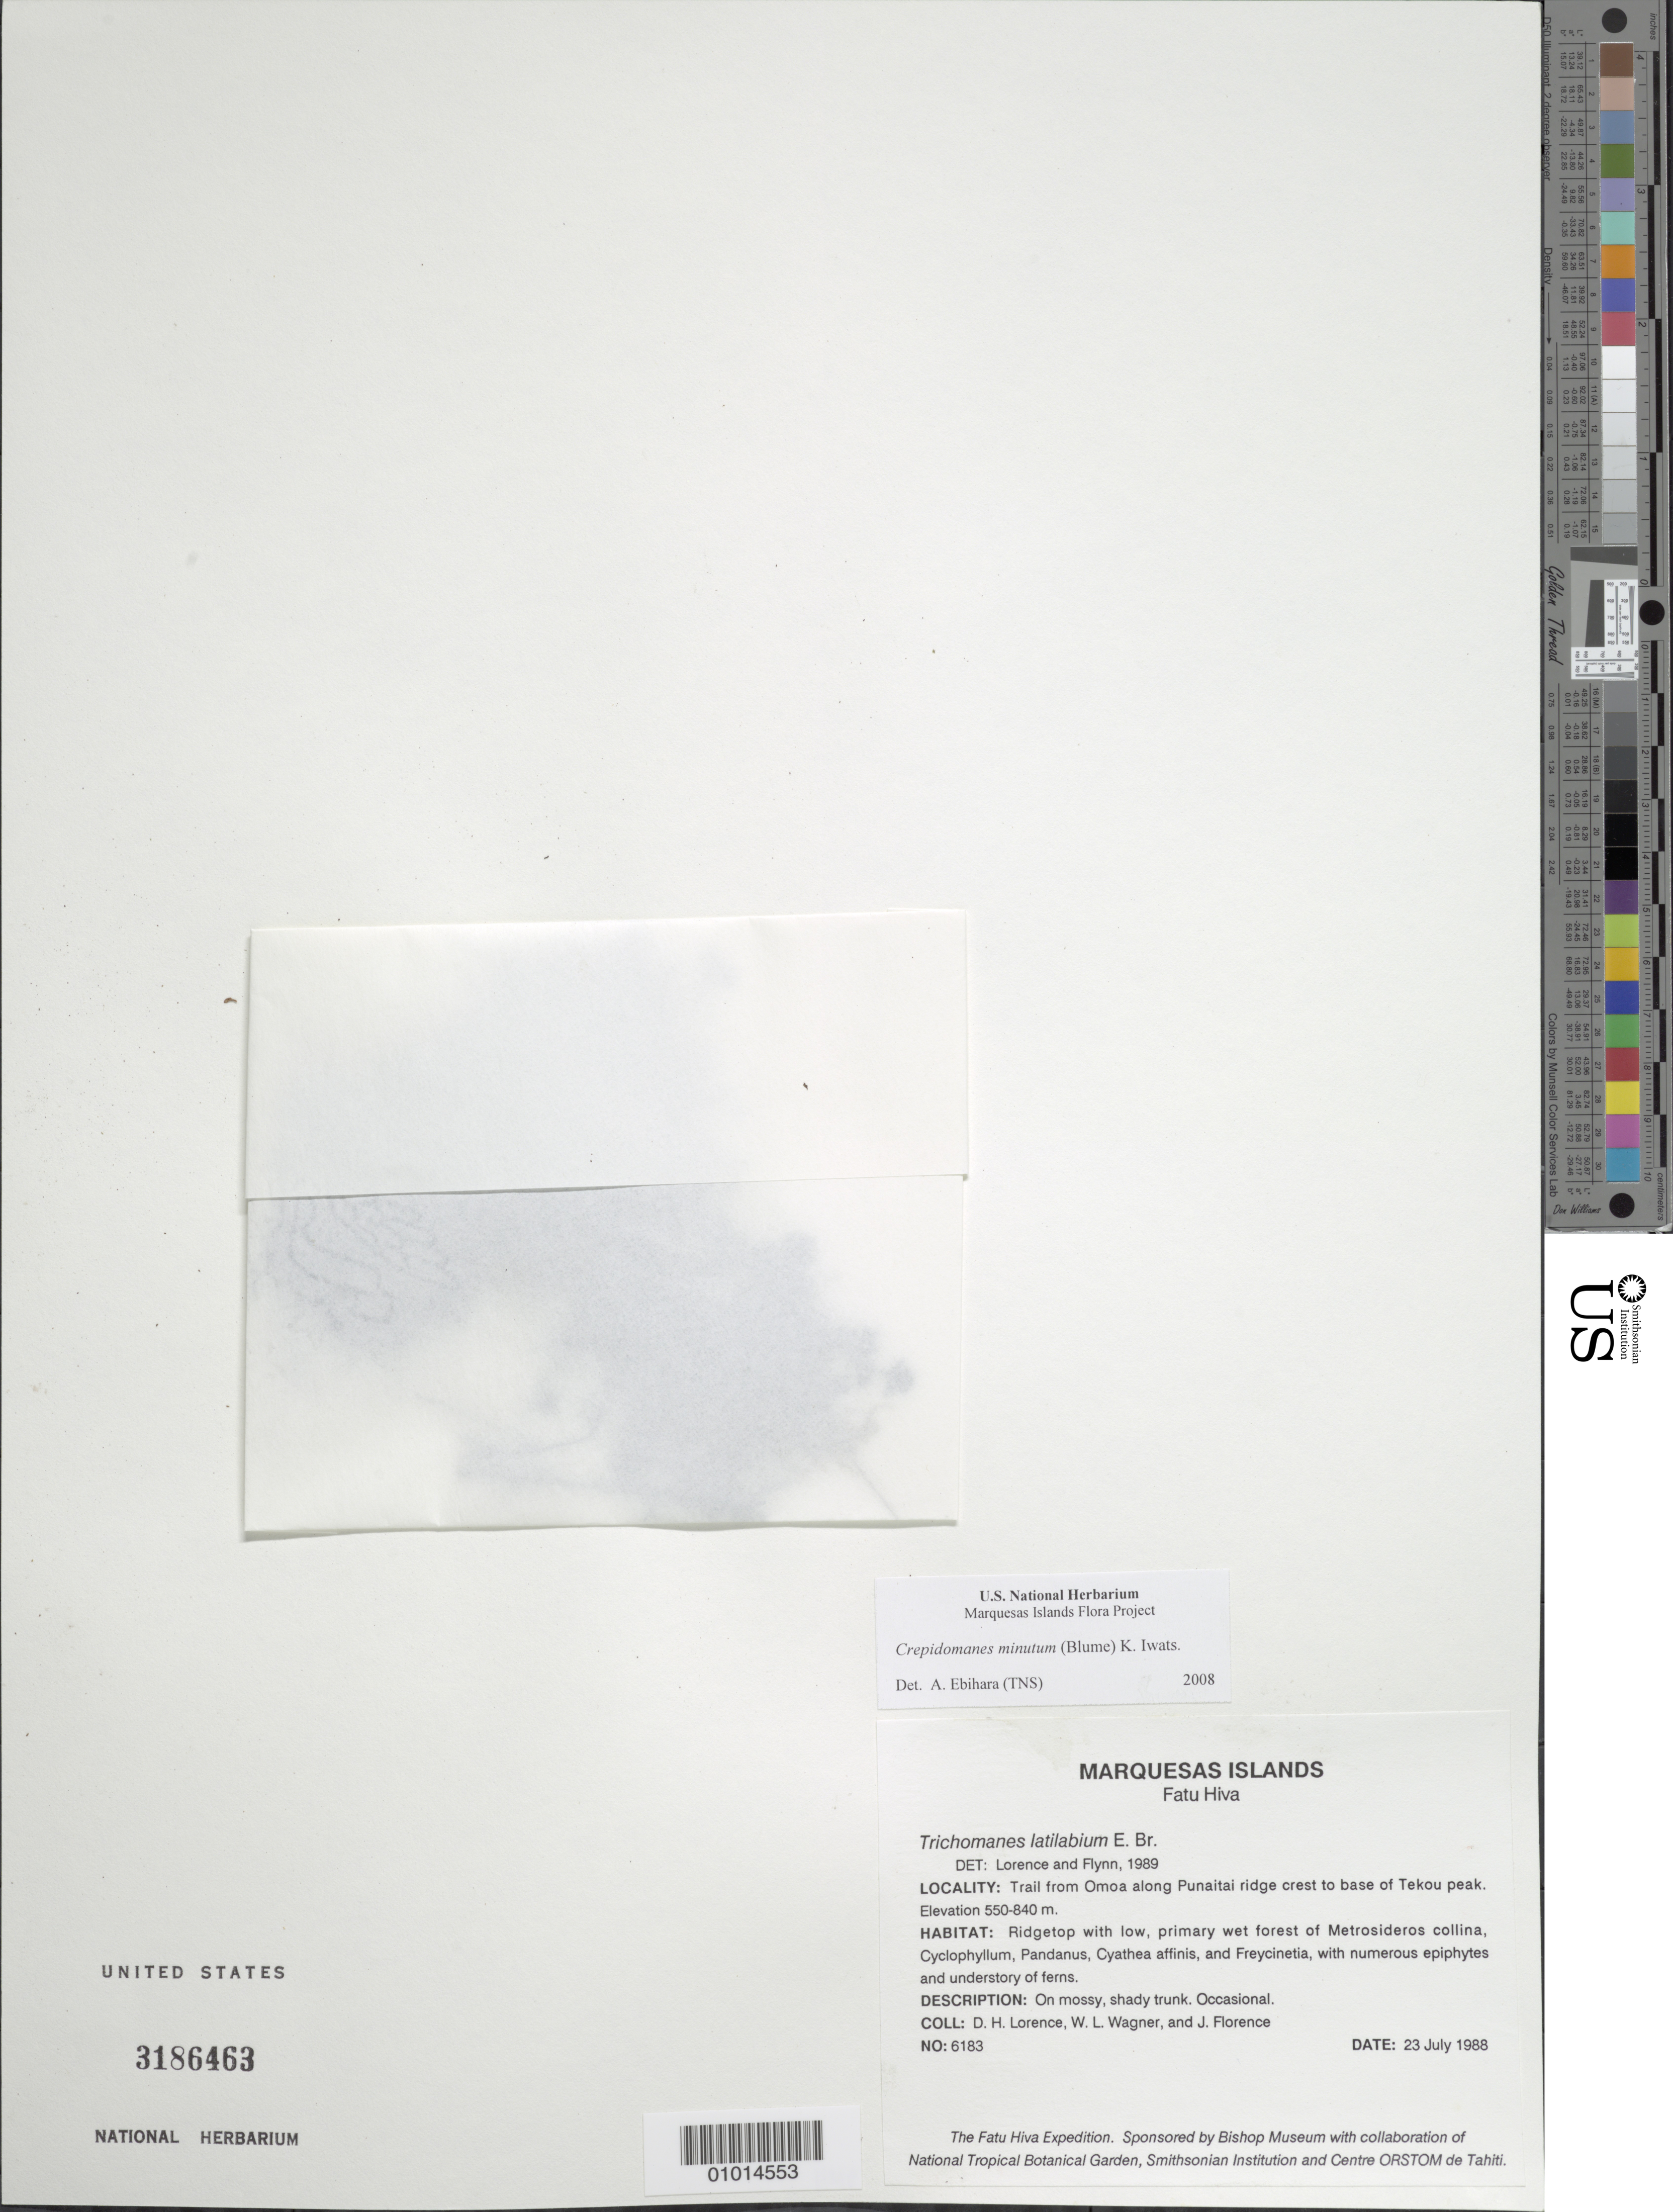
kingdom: Plantae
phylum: Tracheophyta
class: Polypodiopsida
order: Hymenophyllales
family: Hymenophyllaceae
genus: Crepidomanes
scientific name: Crepidomanes minutum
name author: (Blume) K. Iwats.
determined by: Ebihara, A.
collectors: D. Lorence, W. L. Wagner & J. Florence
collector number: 6183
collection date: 1988-07-23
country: French Polynesia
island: Fatu Hiva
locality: trail from 'Omo'a along Punaitai ridge crest to base of Tekou peak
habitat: Ridgetop with low, primary wet forest of Metrosideros collina, Cyclophyllum, Pandanus, Cyathea affinis, and Freycinetia, with numerous epiphytes and understory of ferns.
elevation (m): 550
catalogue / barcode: US 3186463